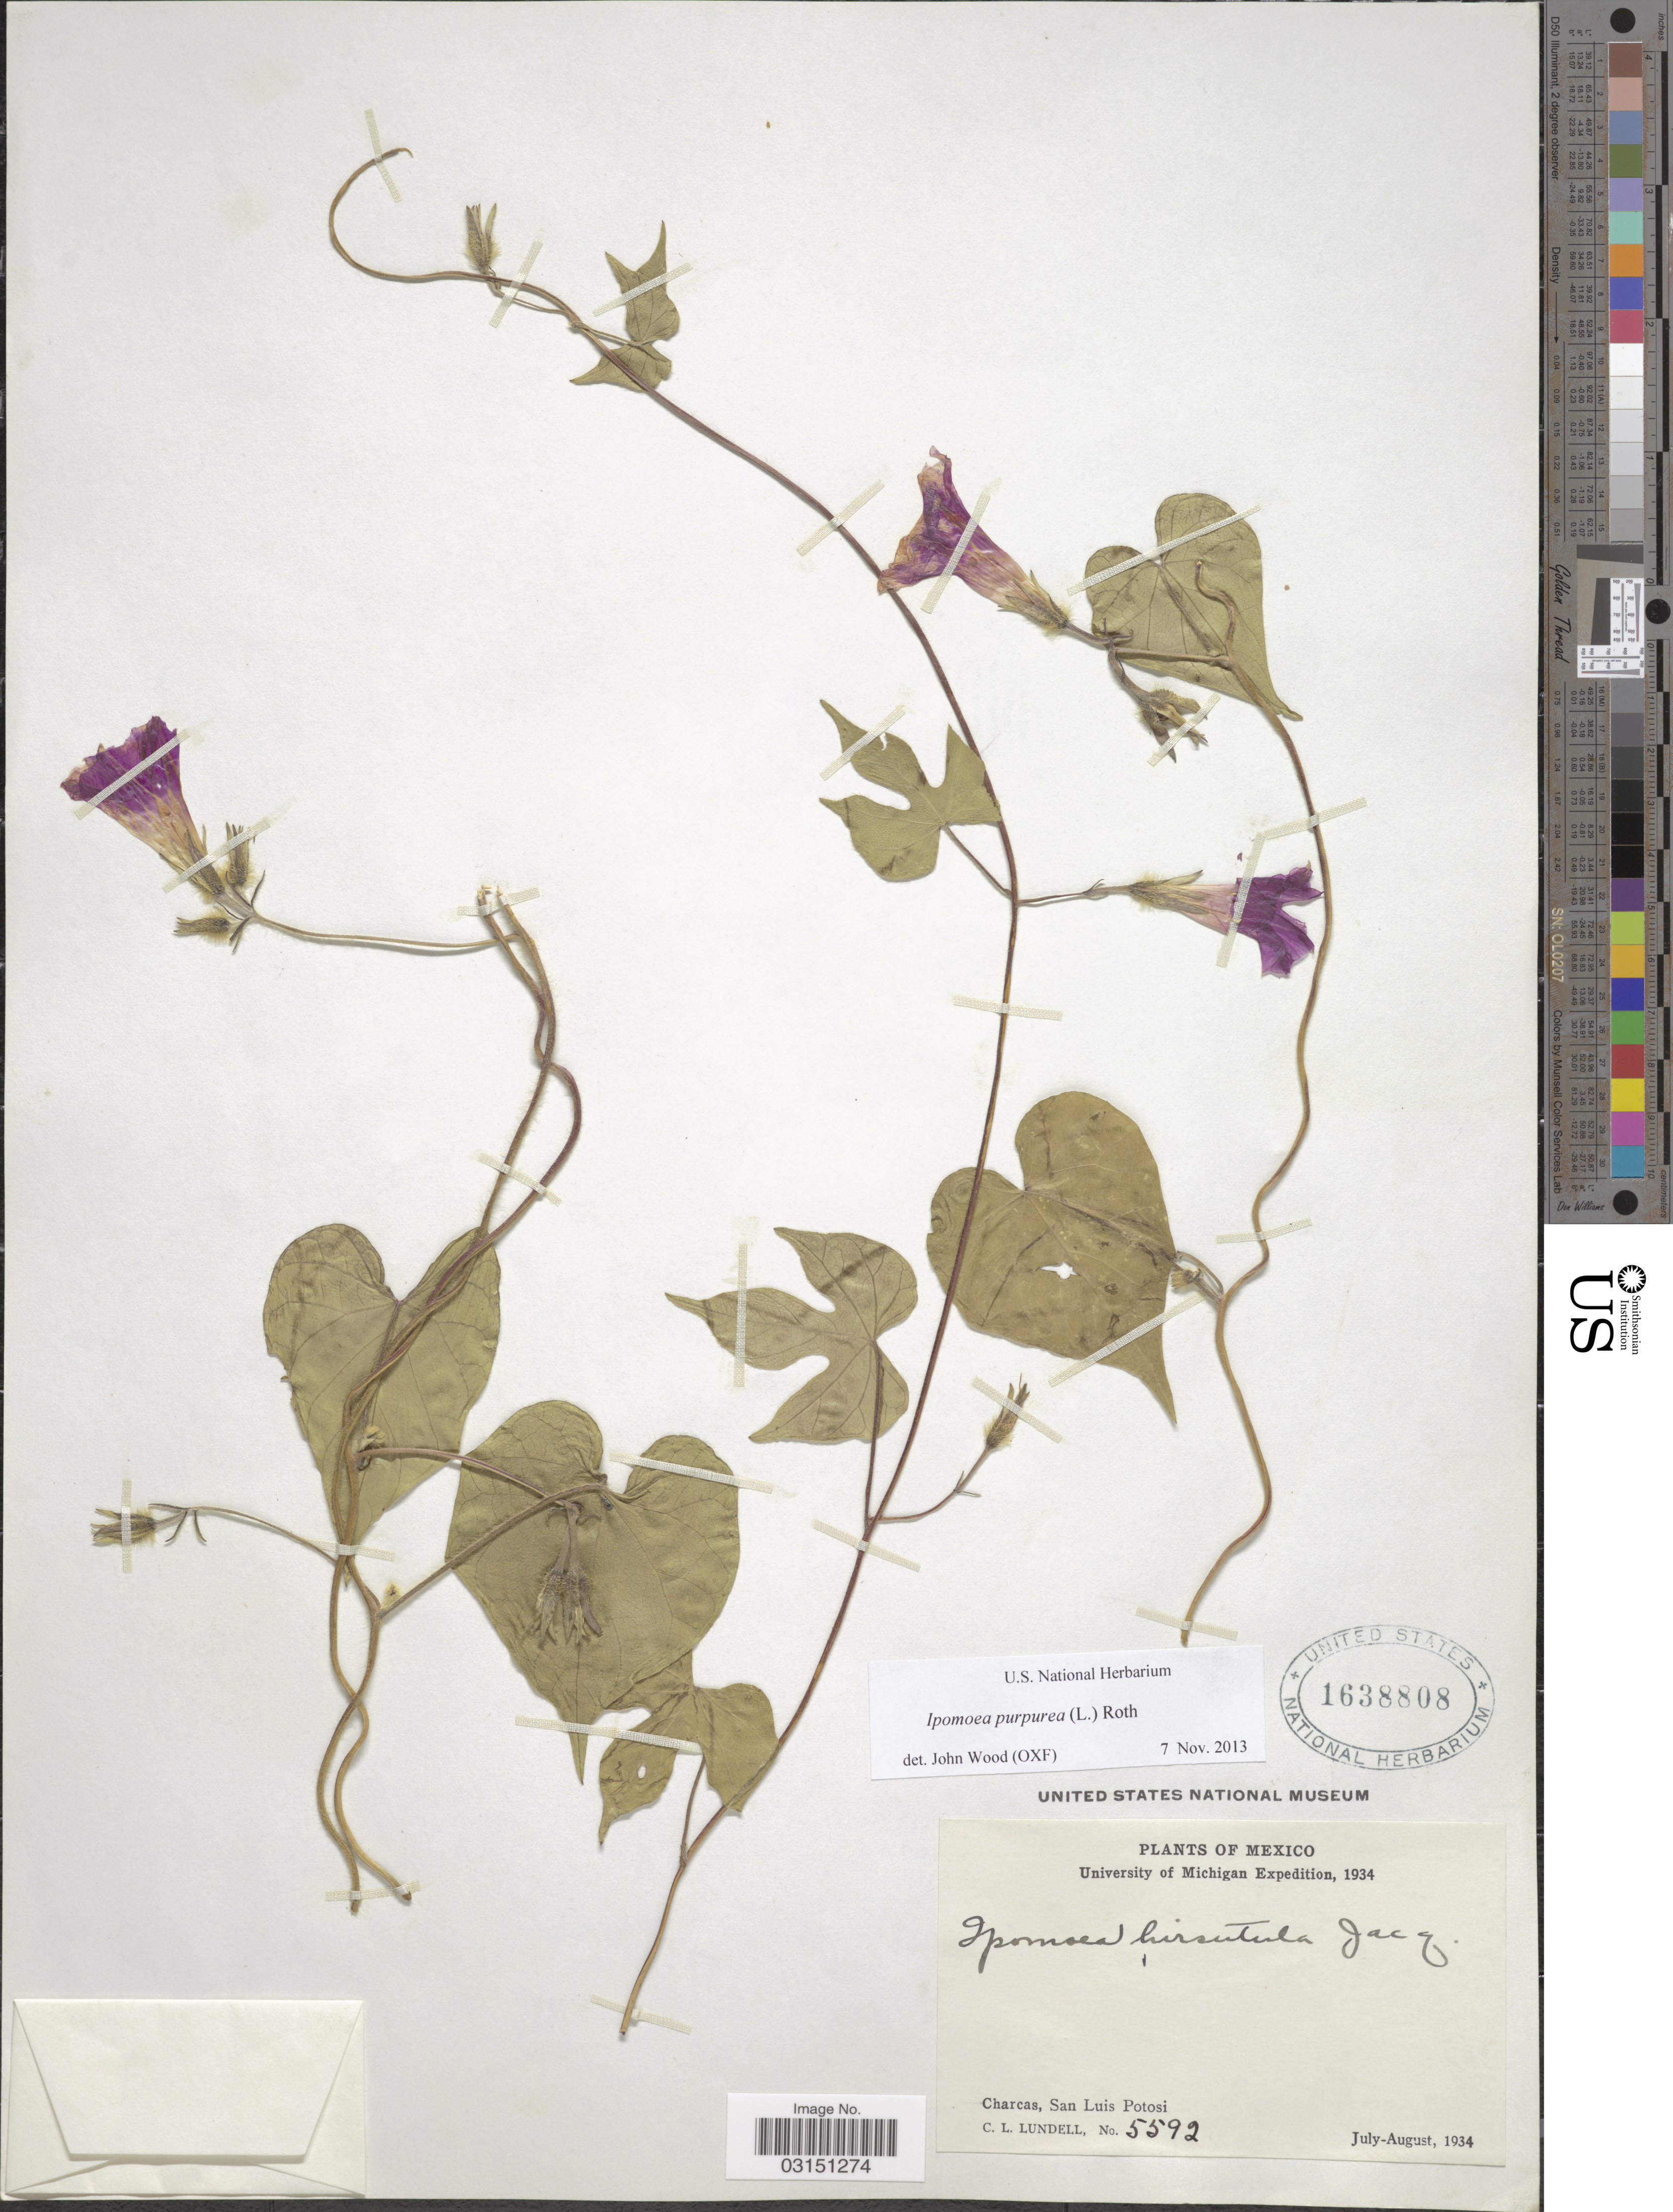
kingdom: Plantae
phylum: Tracheophyta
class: Magnoliopsida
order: Solanales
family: Convolvulaceae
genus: Ipomoea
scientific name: Ipomoea purpurea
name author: (L.) Roth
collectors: C. L. Lundell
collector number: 5592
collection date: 1934-07/1934-08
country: Mexico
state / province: San Luis Potosí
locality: Charcas.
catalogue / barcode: US 1638808